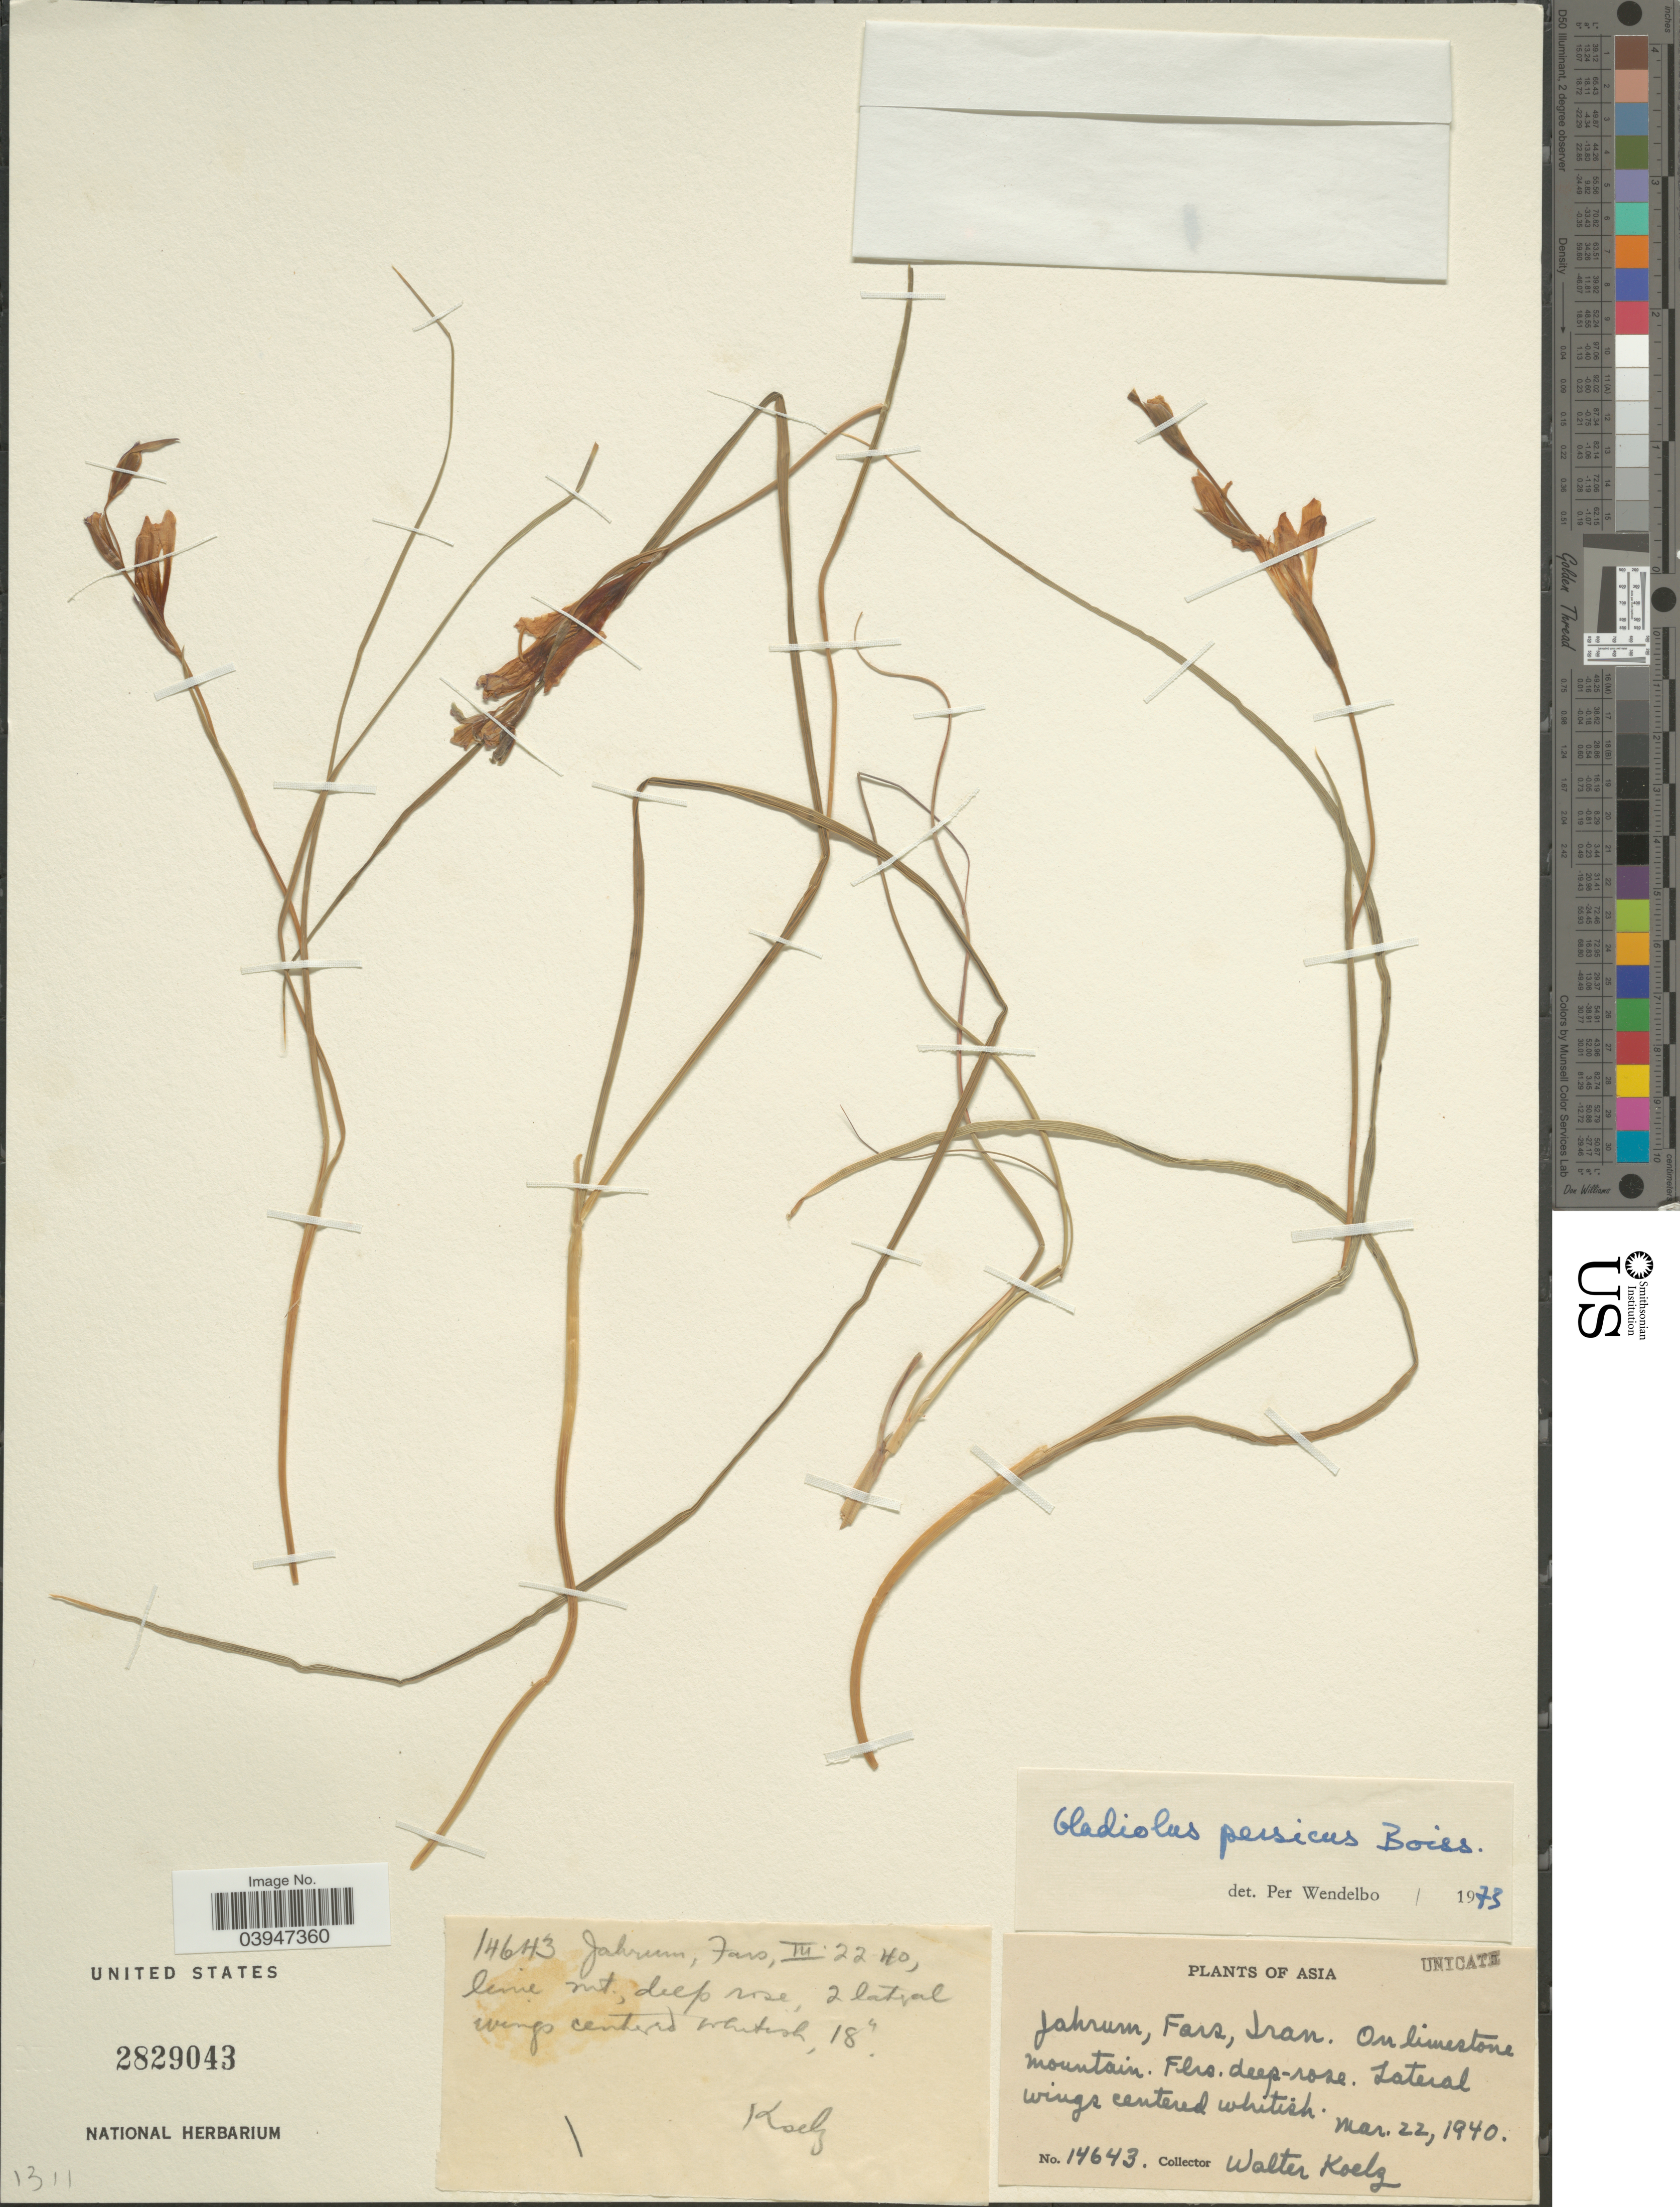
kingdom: Plantae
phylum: Tracheophyta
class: Liliopsida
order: Asparagales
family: Iridaceae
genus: Gladiolus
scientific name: Gladiolus persicus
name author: Boiss.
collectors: W. N. Koelz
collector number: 14643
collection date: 1940-03-22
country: Iran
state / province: Fars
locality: Jahrum, Fars. On limestone mountain.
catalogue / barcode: US 2829043